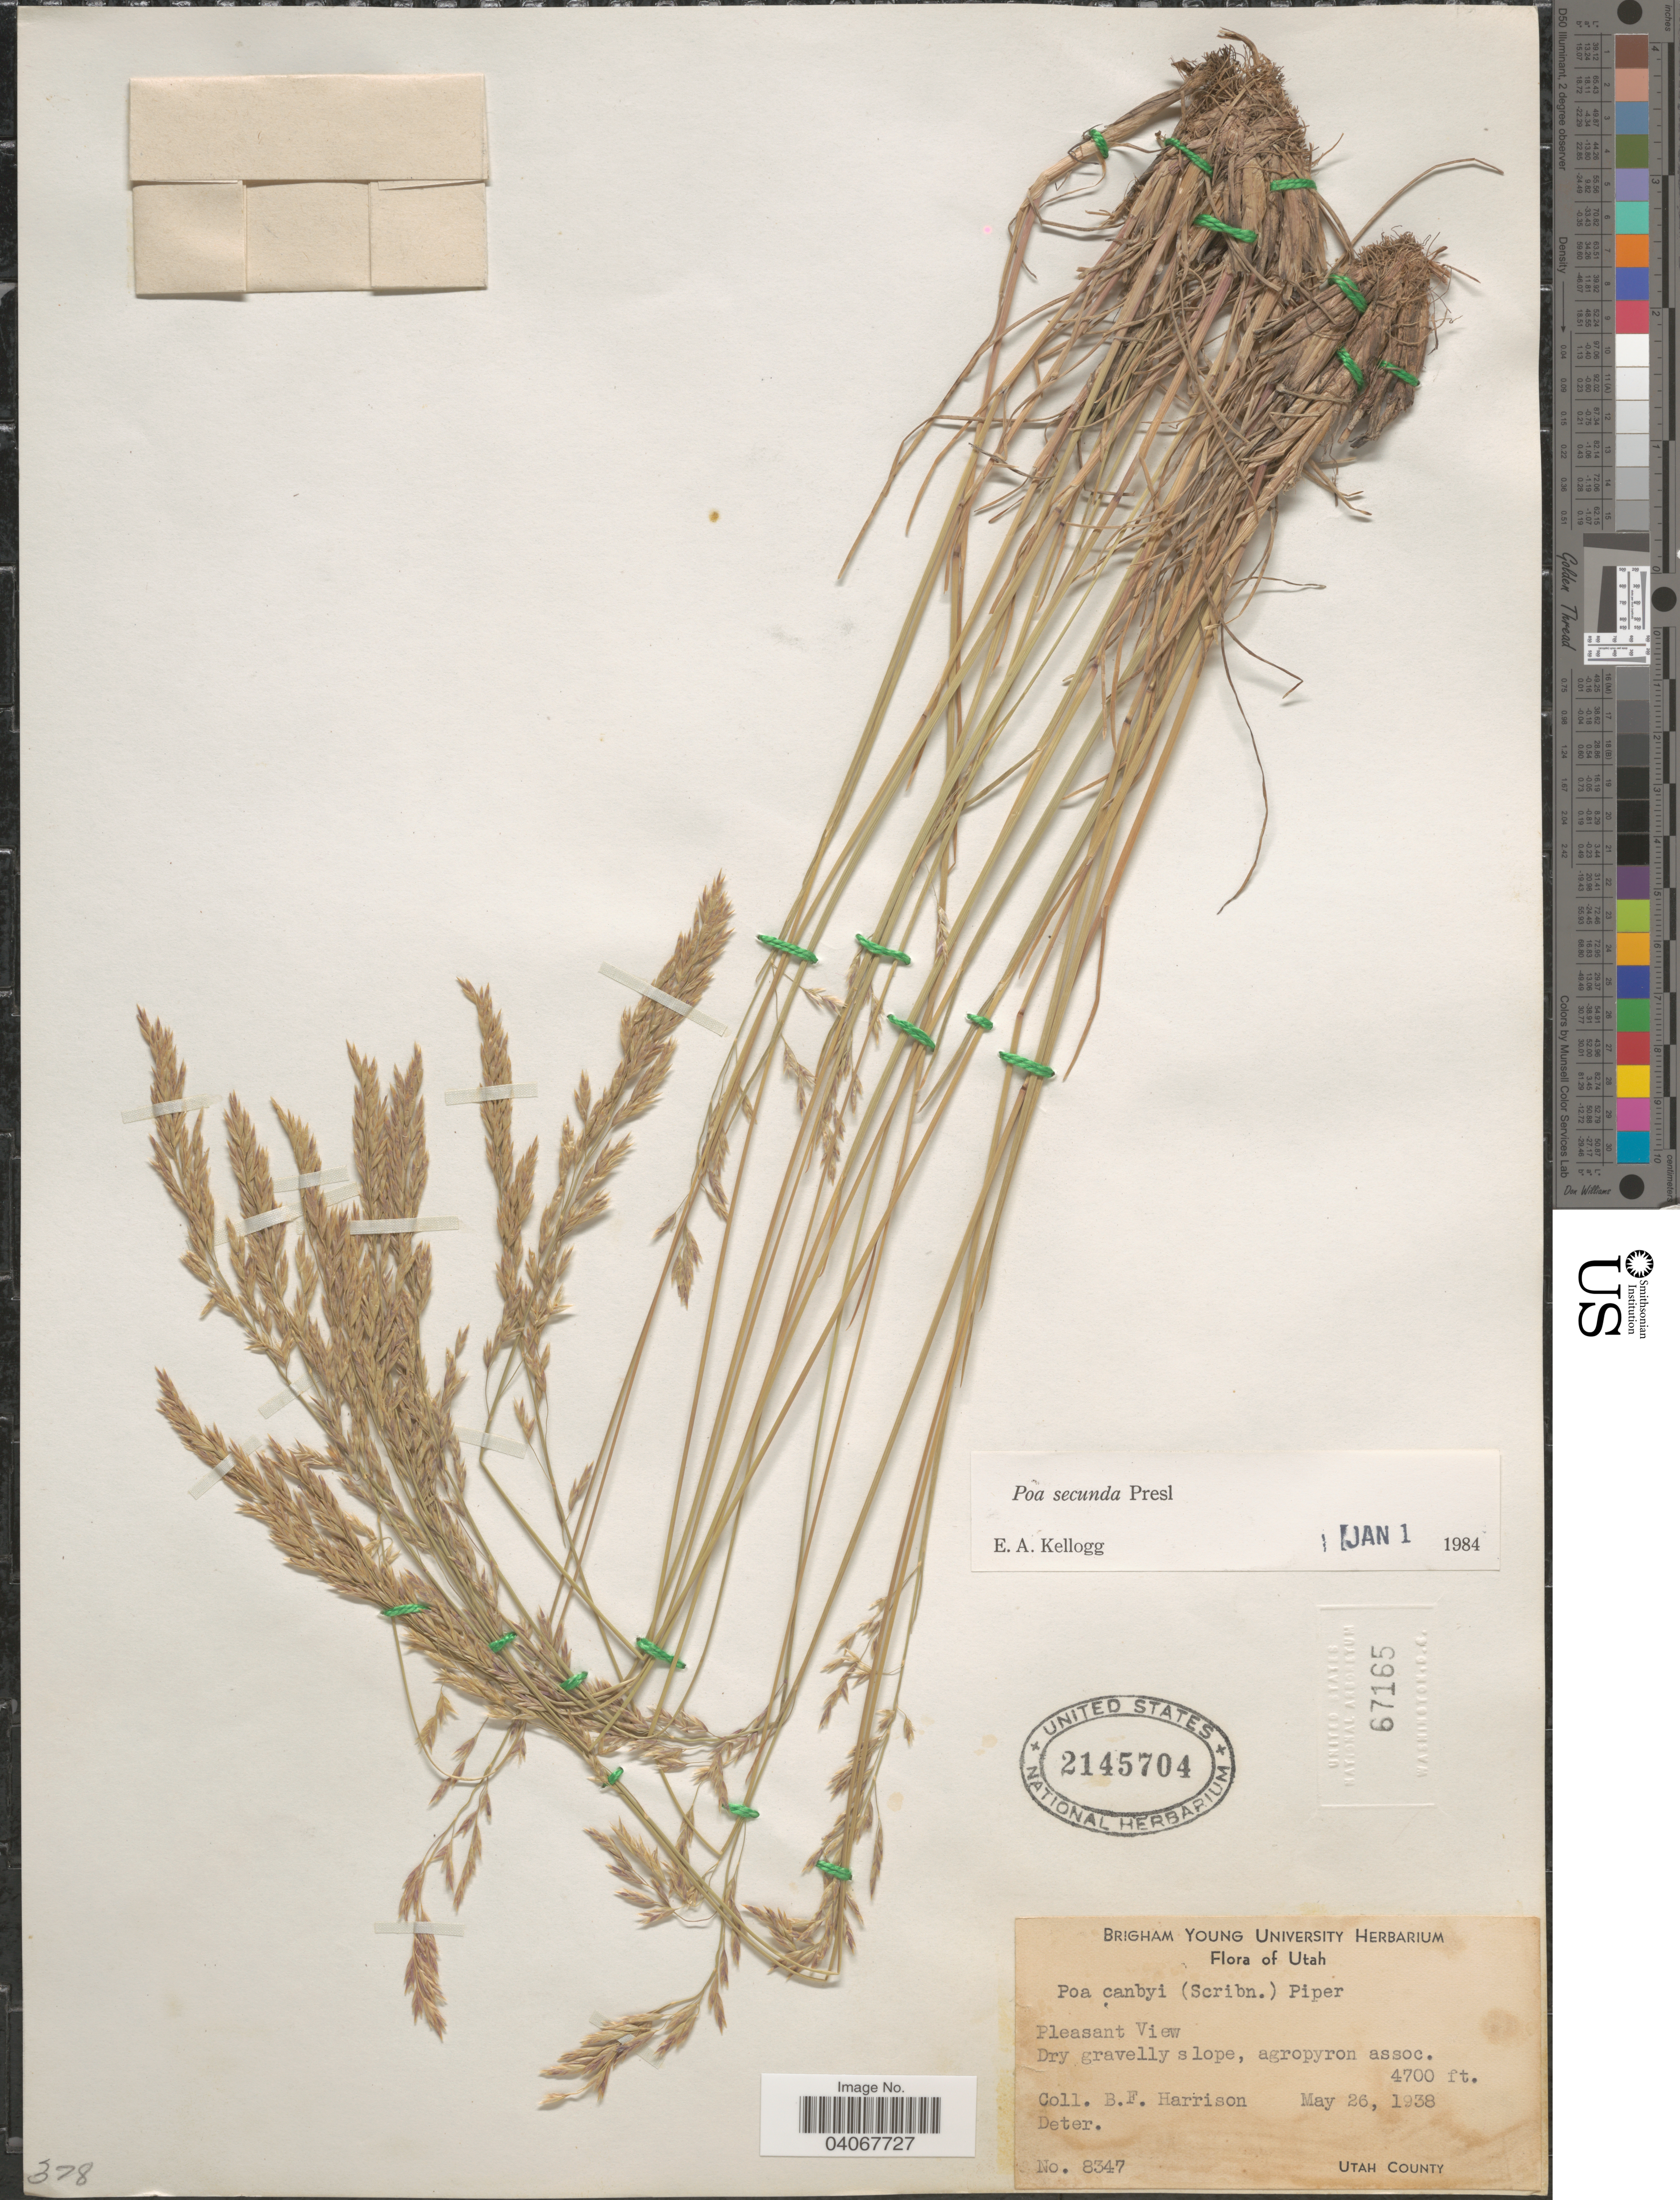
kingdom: Plantae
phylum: Tracheophyta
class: Liliopsida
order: Poales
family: Poaceae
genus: Poa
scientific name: Poa secunda subsp. secunda var. secunda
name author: J. Presl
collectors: B. F. Harrison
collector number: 8347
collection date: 1938-05-26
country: United States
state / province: Utah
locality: Pleasant View. Utah County.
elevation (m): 1433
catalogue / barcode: US 2145704